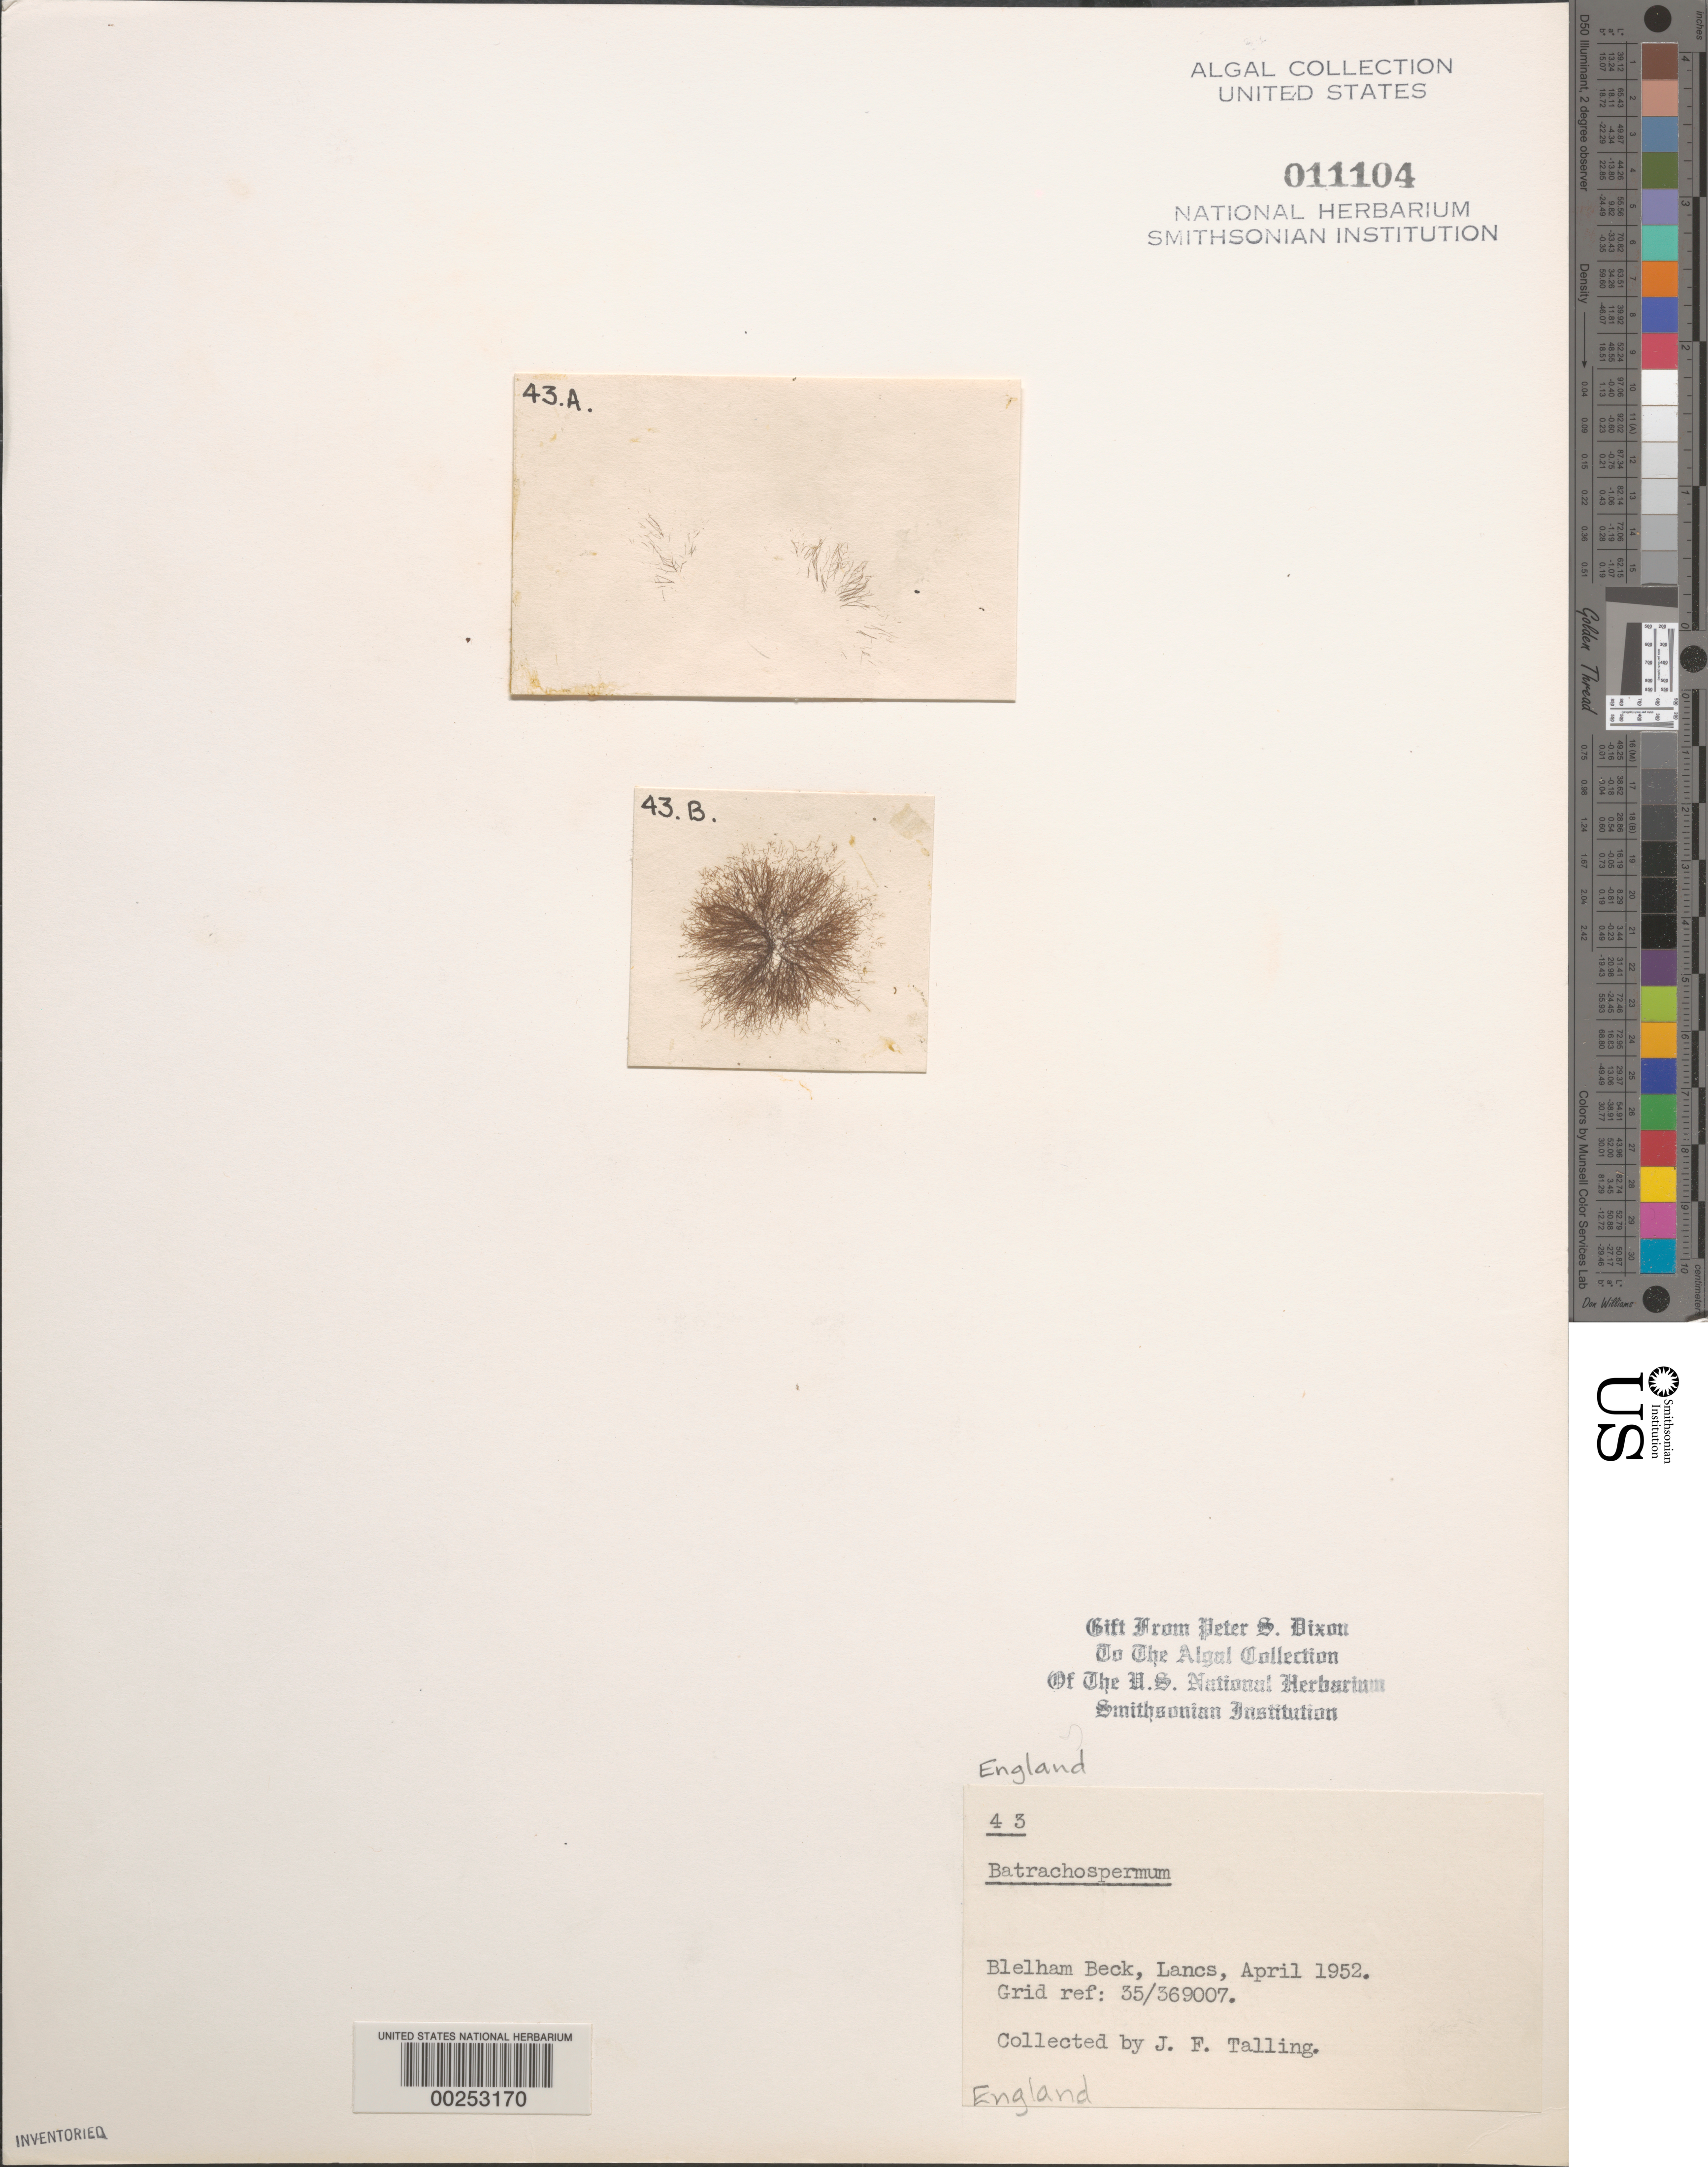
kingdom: Plantae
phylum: Rhodophyta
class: Florideophyceae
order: Batrachospermales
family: Batrachospermaceae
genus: Batrachospermum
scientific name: Batrachospermum sp.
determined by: Dixon, P. S.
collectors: J. Talling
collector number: PSD 43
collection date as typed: Apr 1952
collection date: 1952-04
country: United Kingdom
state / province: England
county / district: Lancashire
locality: Blelham Beck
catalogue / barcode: US 11104